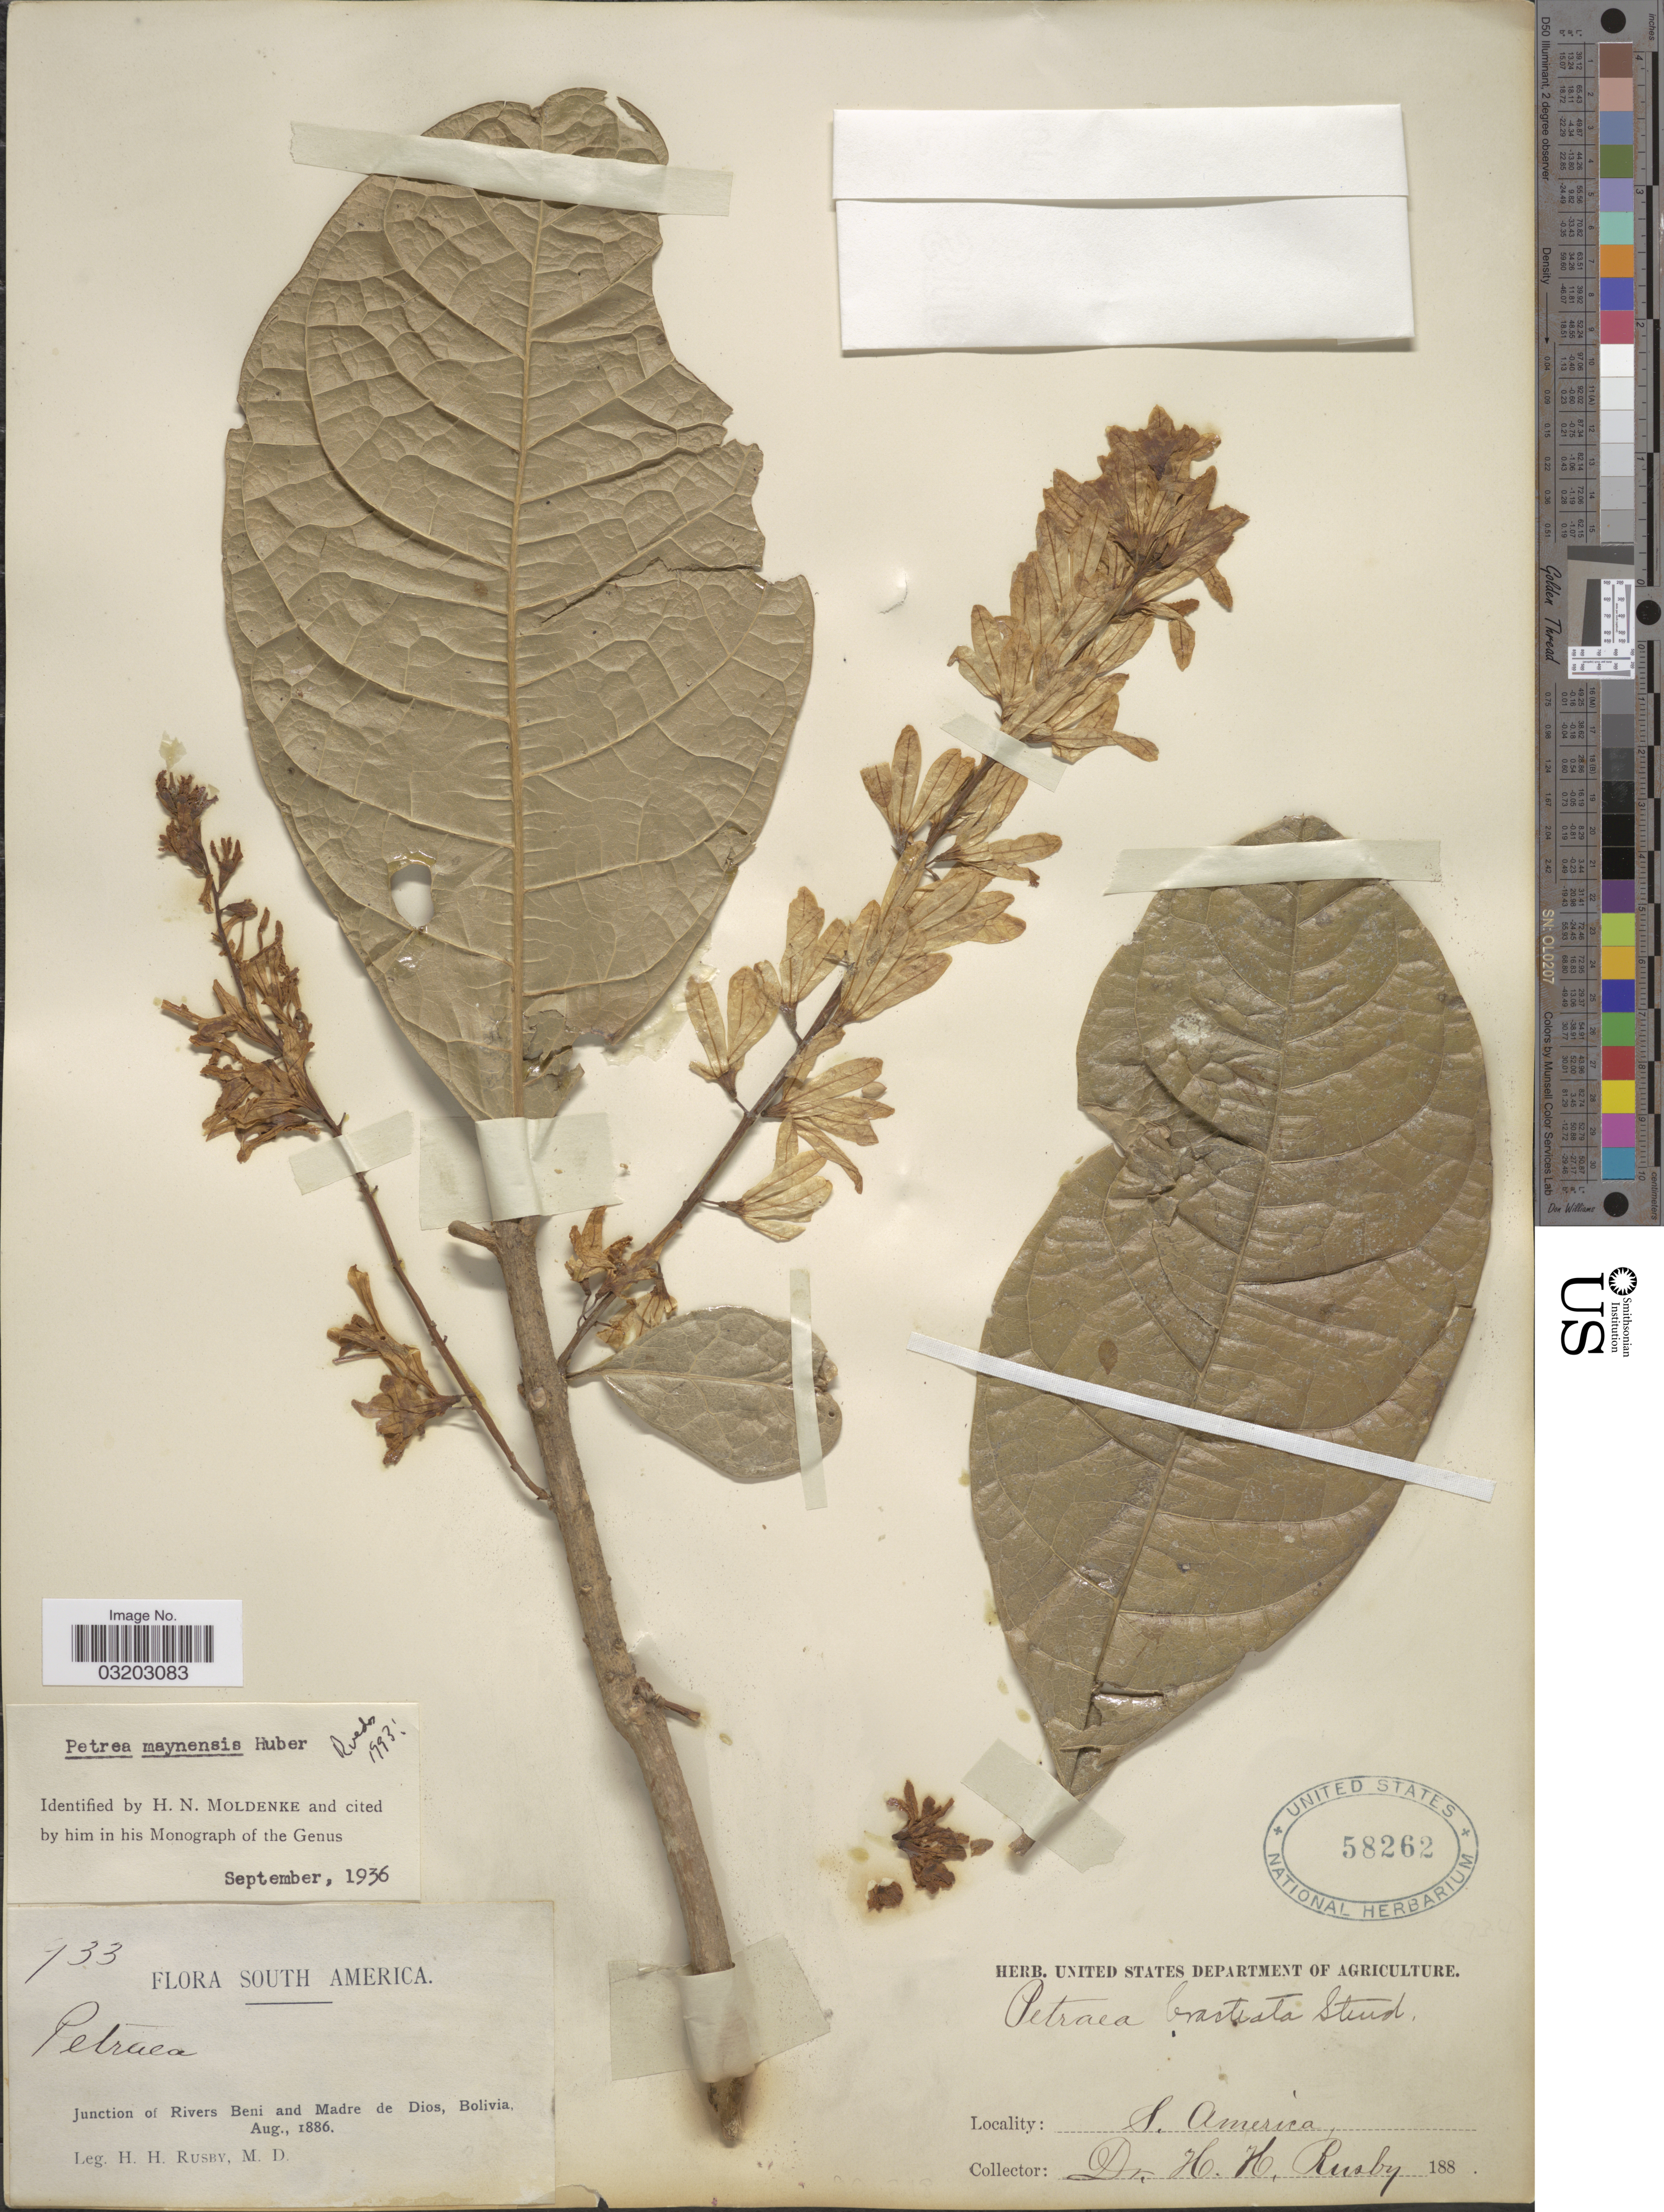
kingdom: Plantae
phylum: Tracheophyta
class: Magnoliopsida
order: Lamiales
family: Verbenaceae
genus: Petrea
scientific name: Petrea maynensis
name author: Huber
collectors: H. H. Rusby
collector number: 933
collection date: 1886-08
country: Bolivia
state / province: Beni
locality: Junction of Rivers Beni and Madre de Dios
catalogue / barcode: US 58262